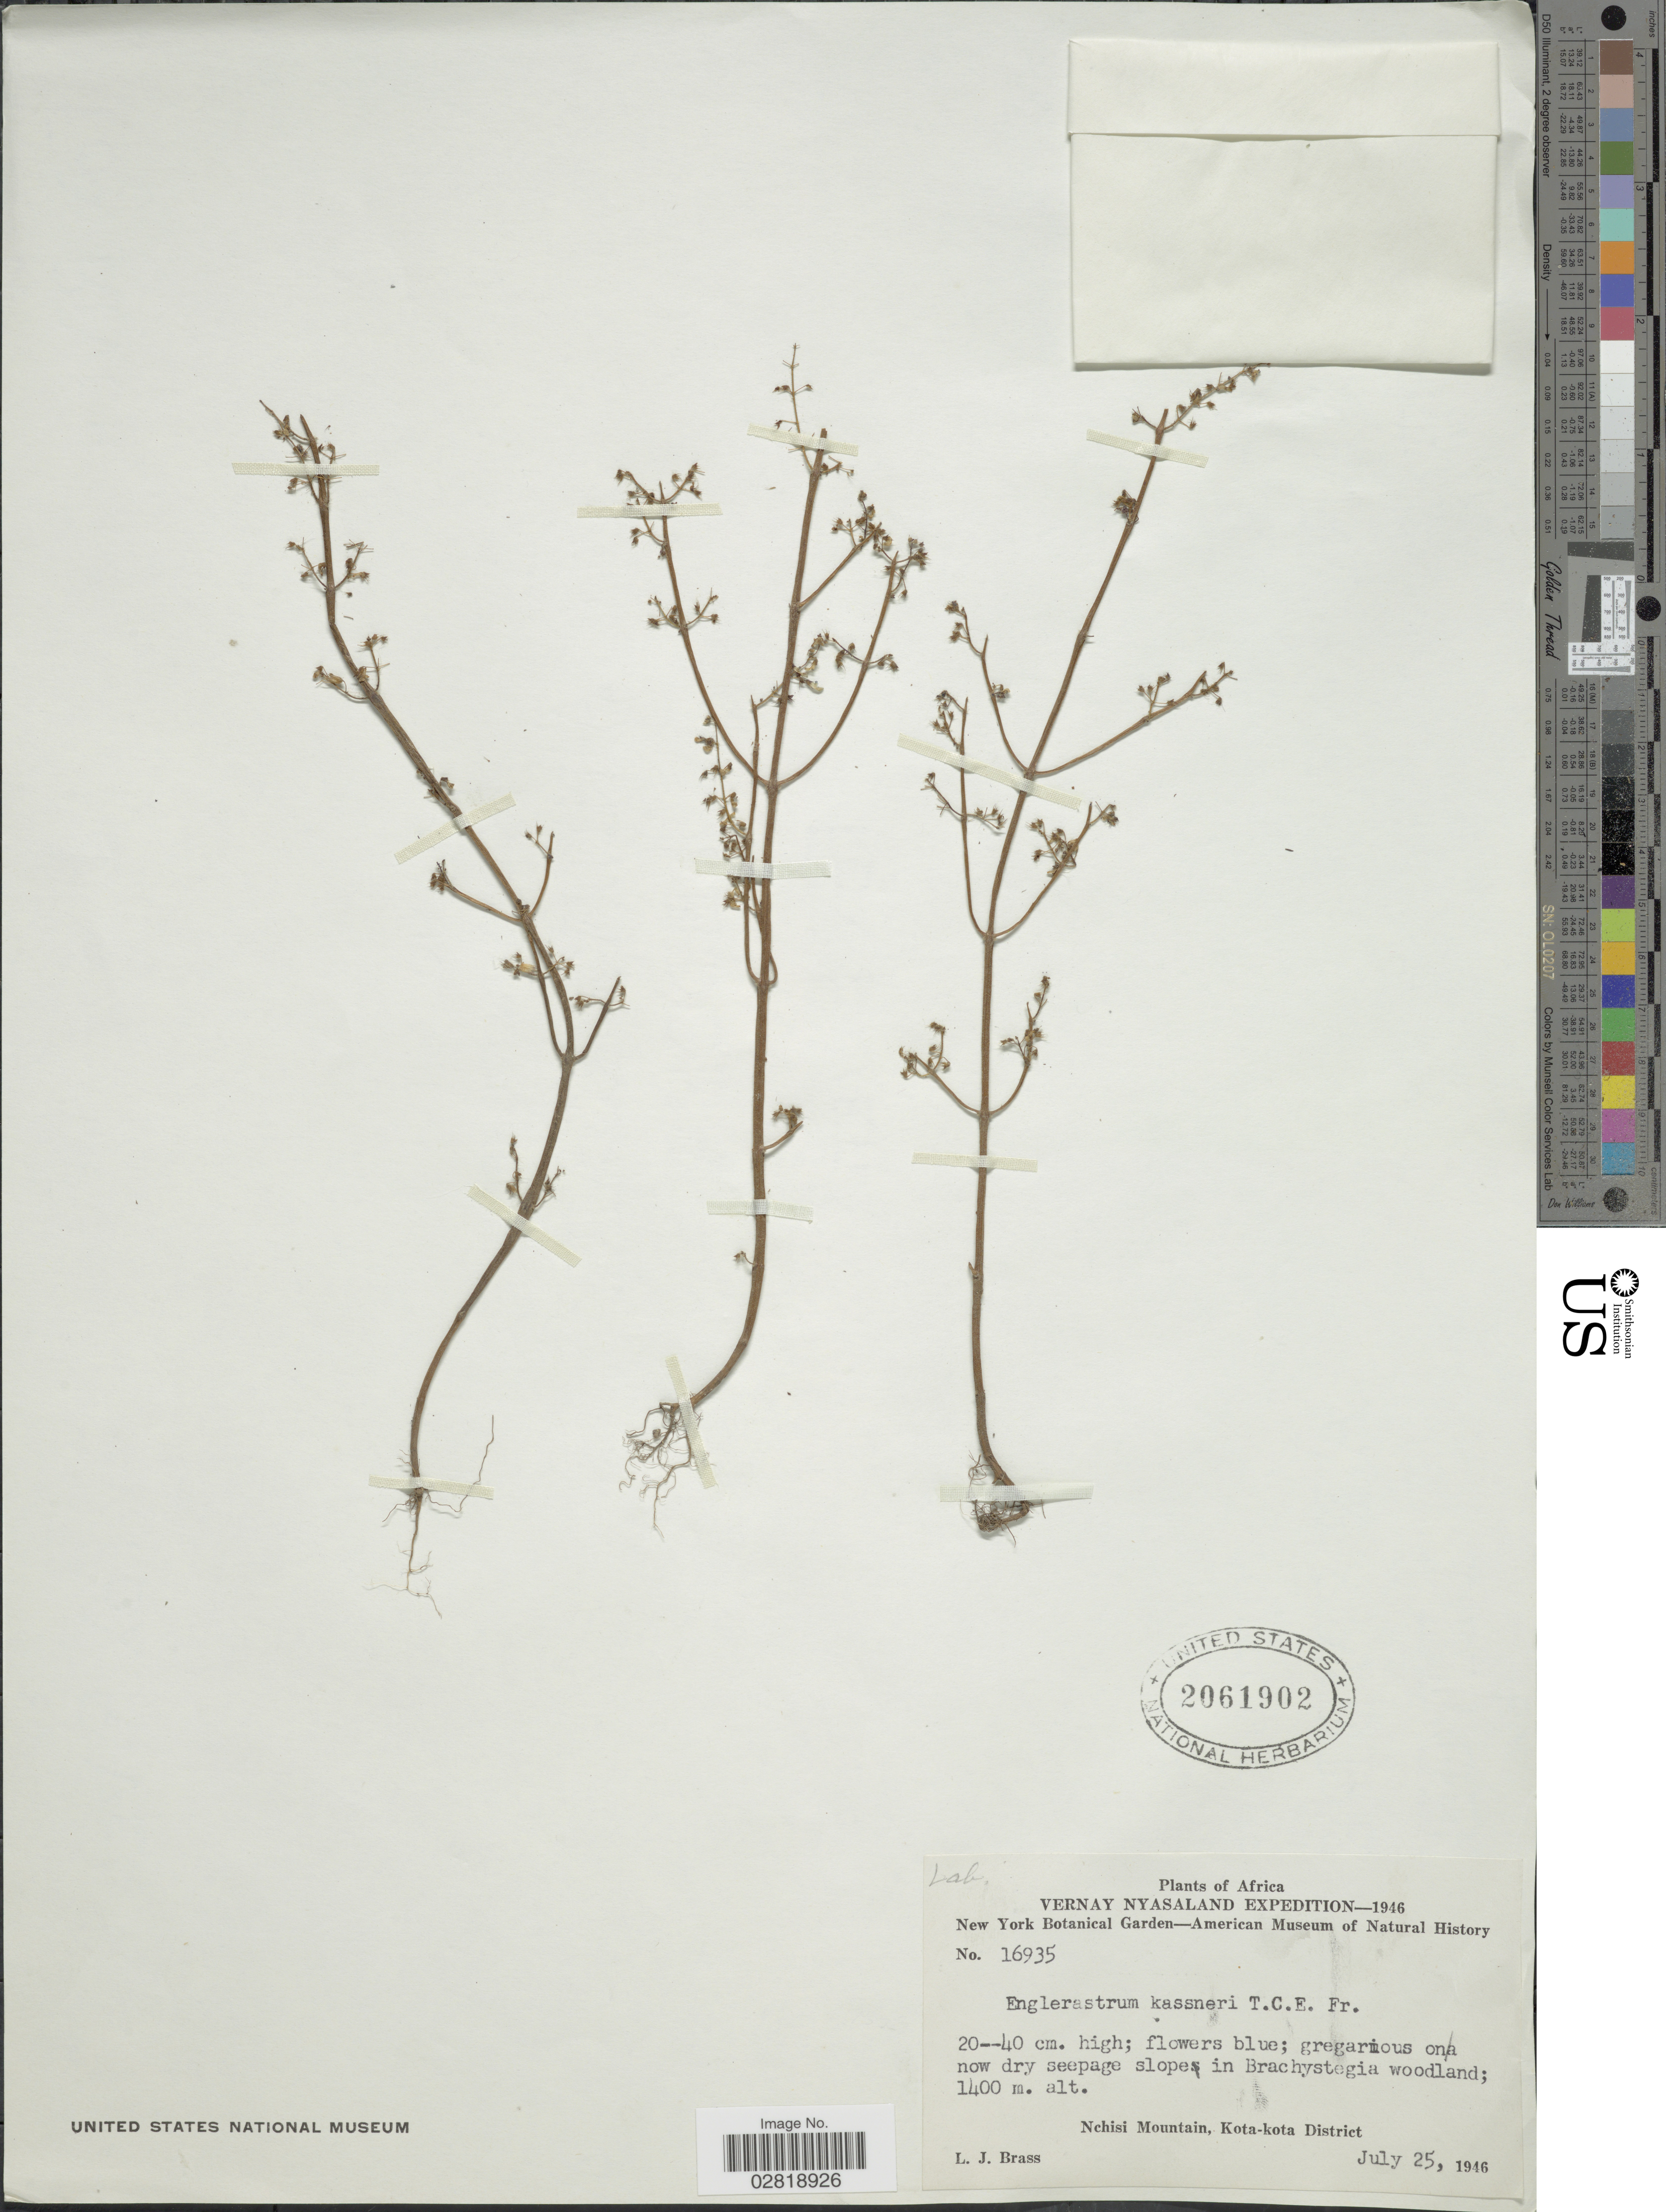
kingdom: Plantae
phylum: Tracheophyta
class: Magnoliopsida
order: Lamiales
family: Lamiaceae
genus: Englerastrum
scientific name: Englerastrum kassneri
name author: T.C.E. Fr.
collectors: L. J. Brass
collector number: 16935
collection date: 1946-07-25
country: Malawi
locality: Vernay Nyasaland. Nchisi Mountain, Kota-kota District.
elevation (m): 1400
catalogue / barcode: US 2061902